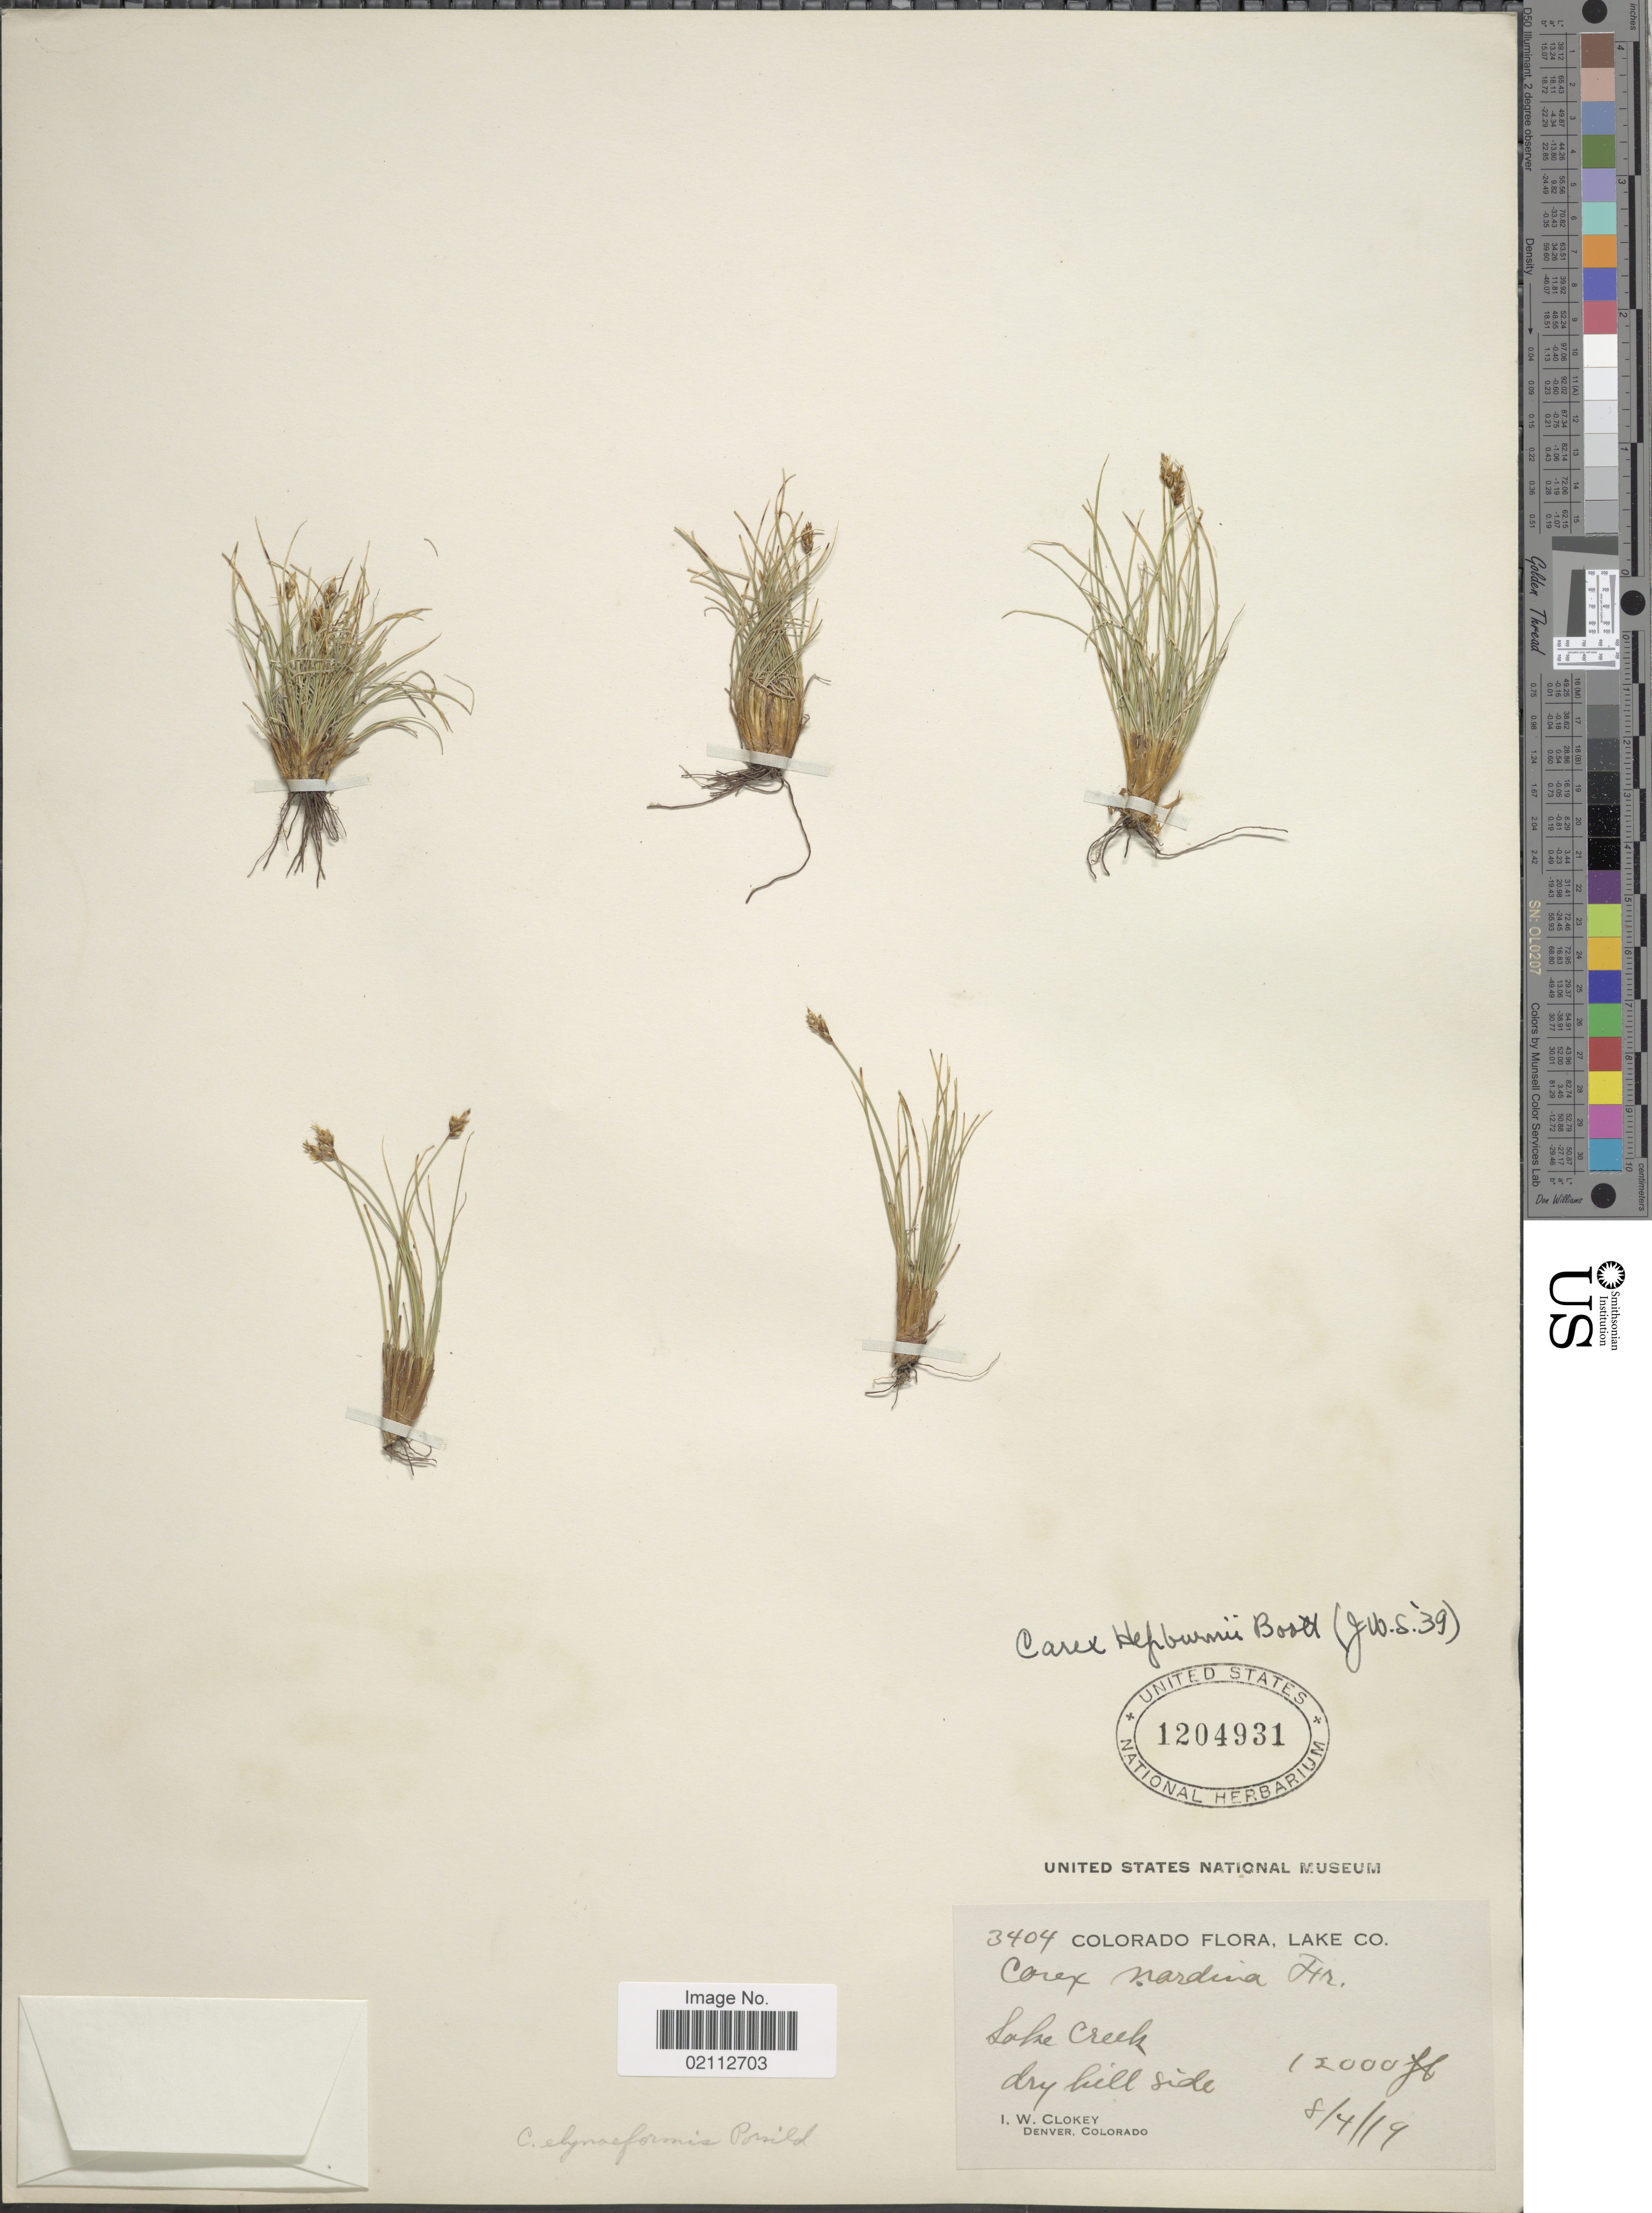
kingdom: Plantae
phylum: Tracheophyta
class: Liliopsida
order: Poales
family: Cyperaceae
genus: Carex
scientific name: Carex nardina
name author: (Hornem.) Fr.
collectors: I. W. Clokey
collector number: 3404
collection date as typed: Transcribed d/m/y: 4/8/19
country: United States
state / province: Colorado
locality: Lake Co. Lake Creek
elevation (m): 3658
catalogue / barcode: US 1204931